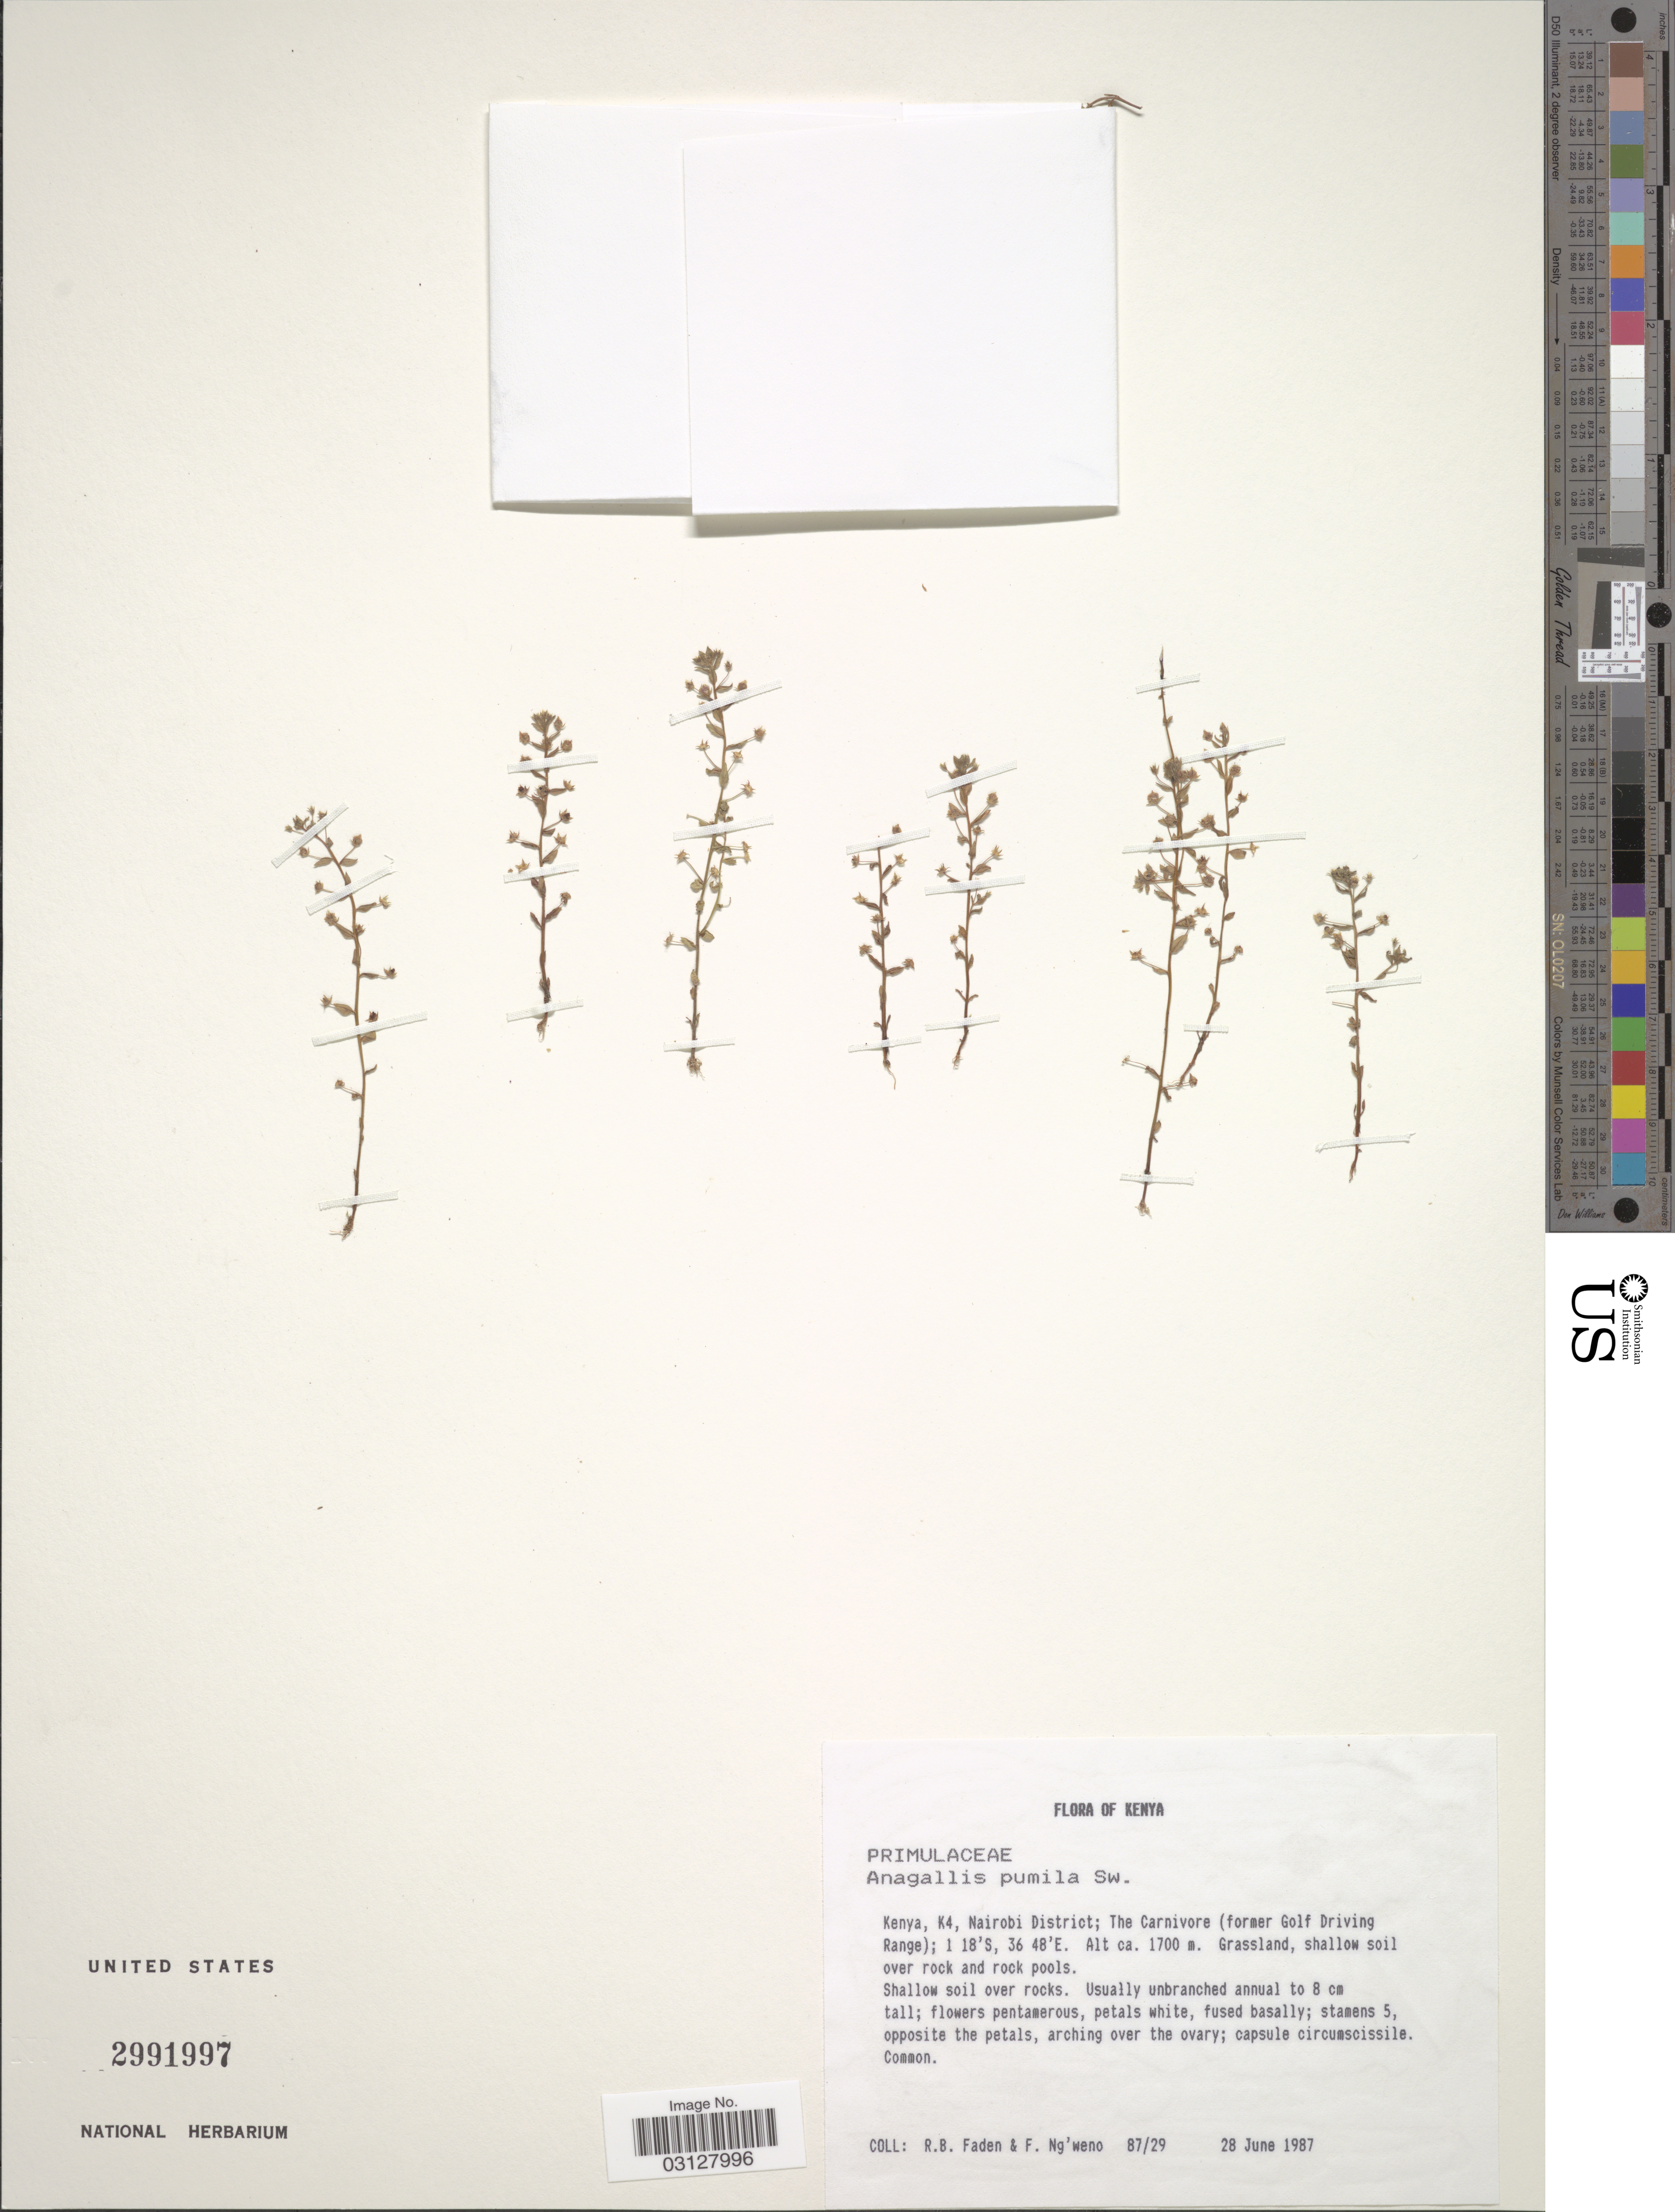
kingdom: Plantae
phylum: Tracheophyta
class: Magnoliopsida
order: Ericales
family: Primulaceae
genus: Anagallis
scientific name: Anagallis pumila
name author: Sw.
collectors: R. B. Faden & F. Ng'weno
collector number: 87/29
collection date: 1987-06-28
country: Kenya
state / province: Nairobi Area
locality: K4, Nairobi District; The Carnivore (former Golf Driving Range).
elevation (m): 1700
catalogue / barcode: US 2991997